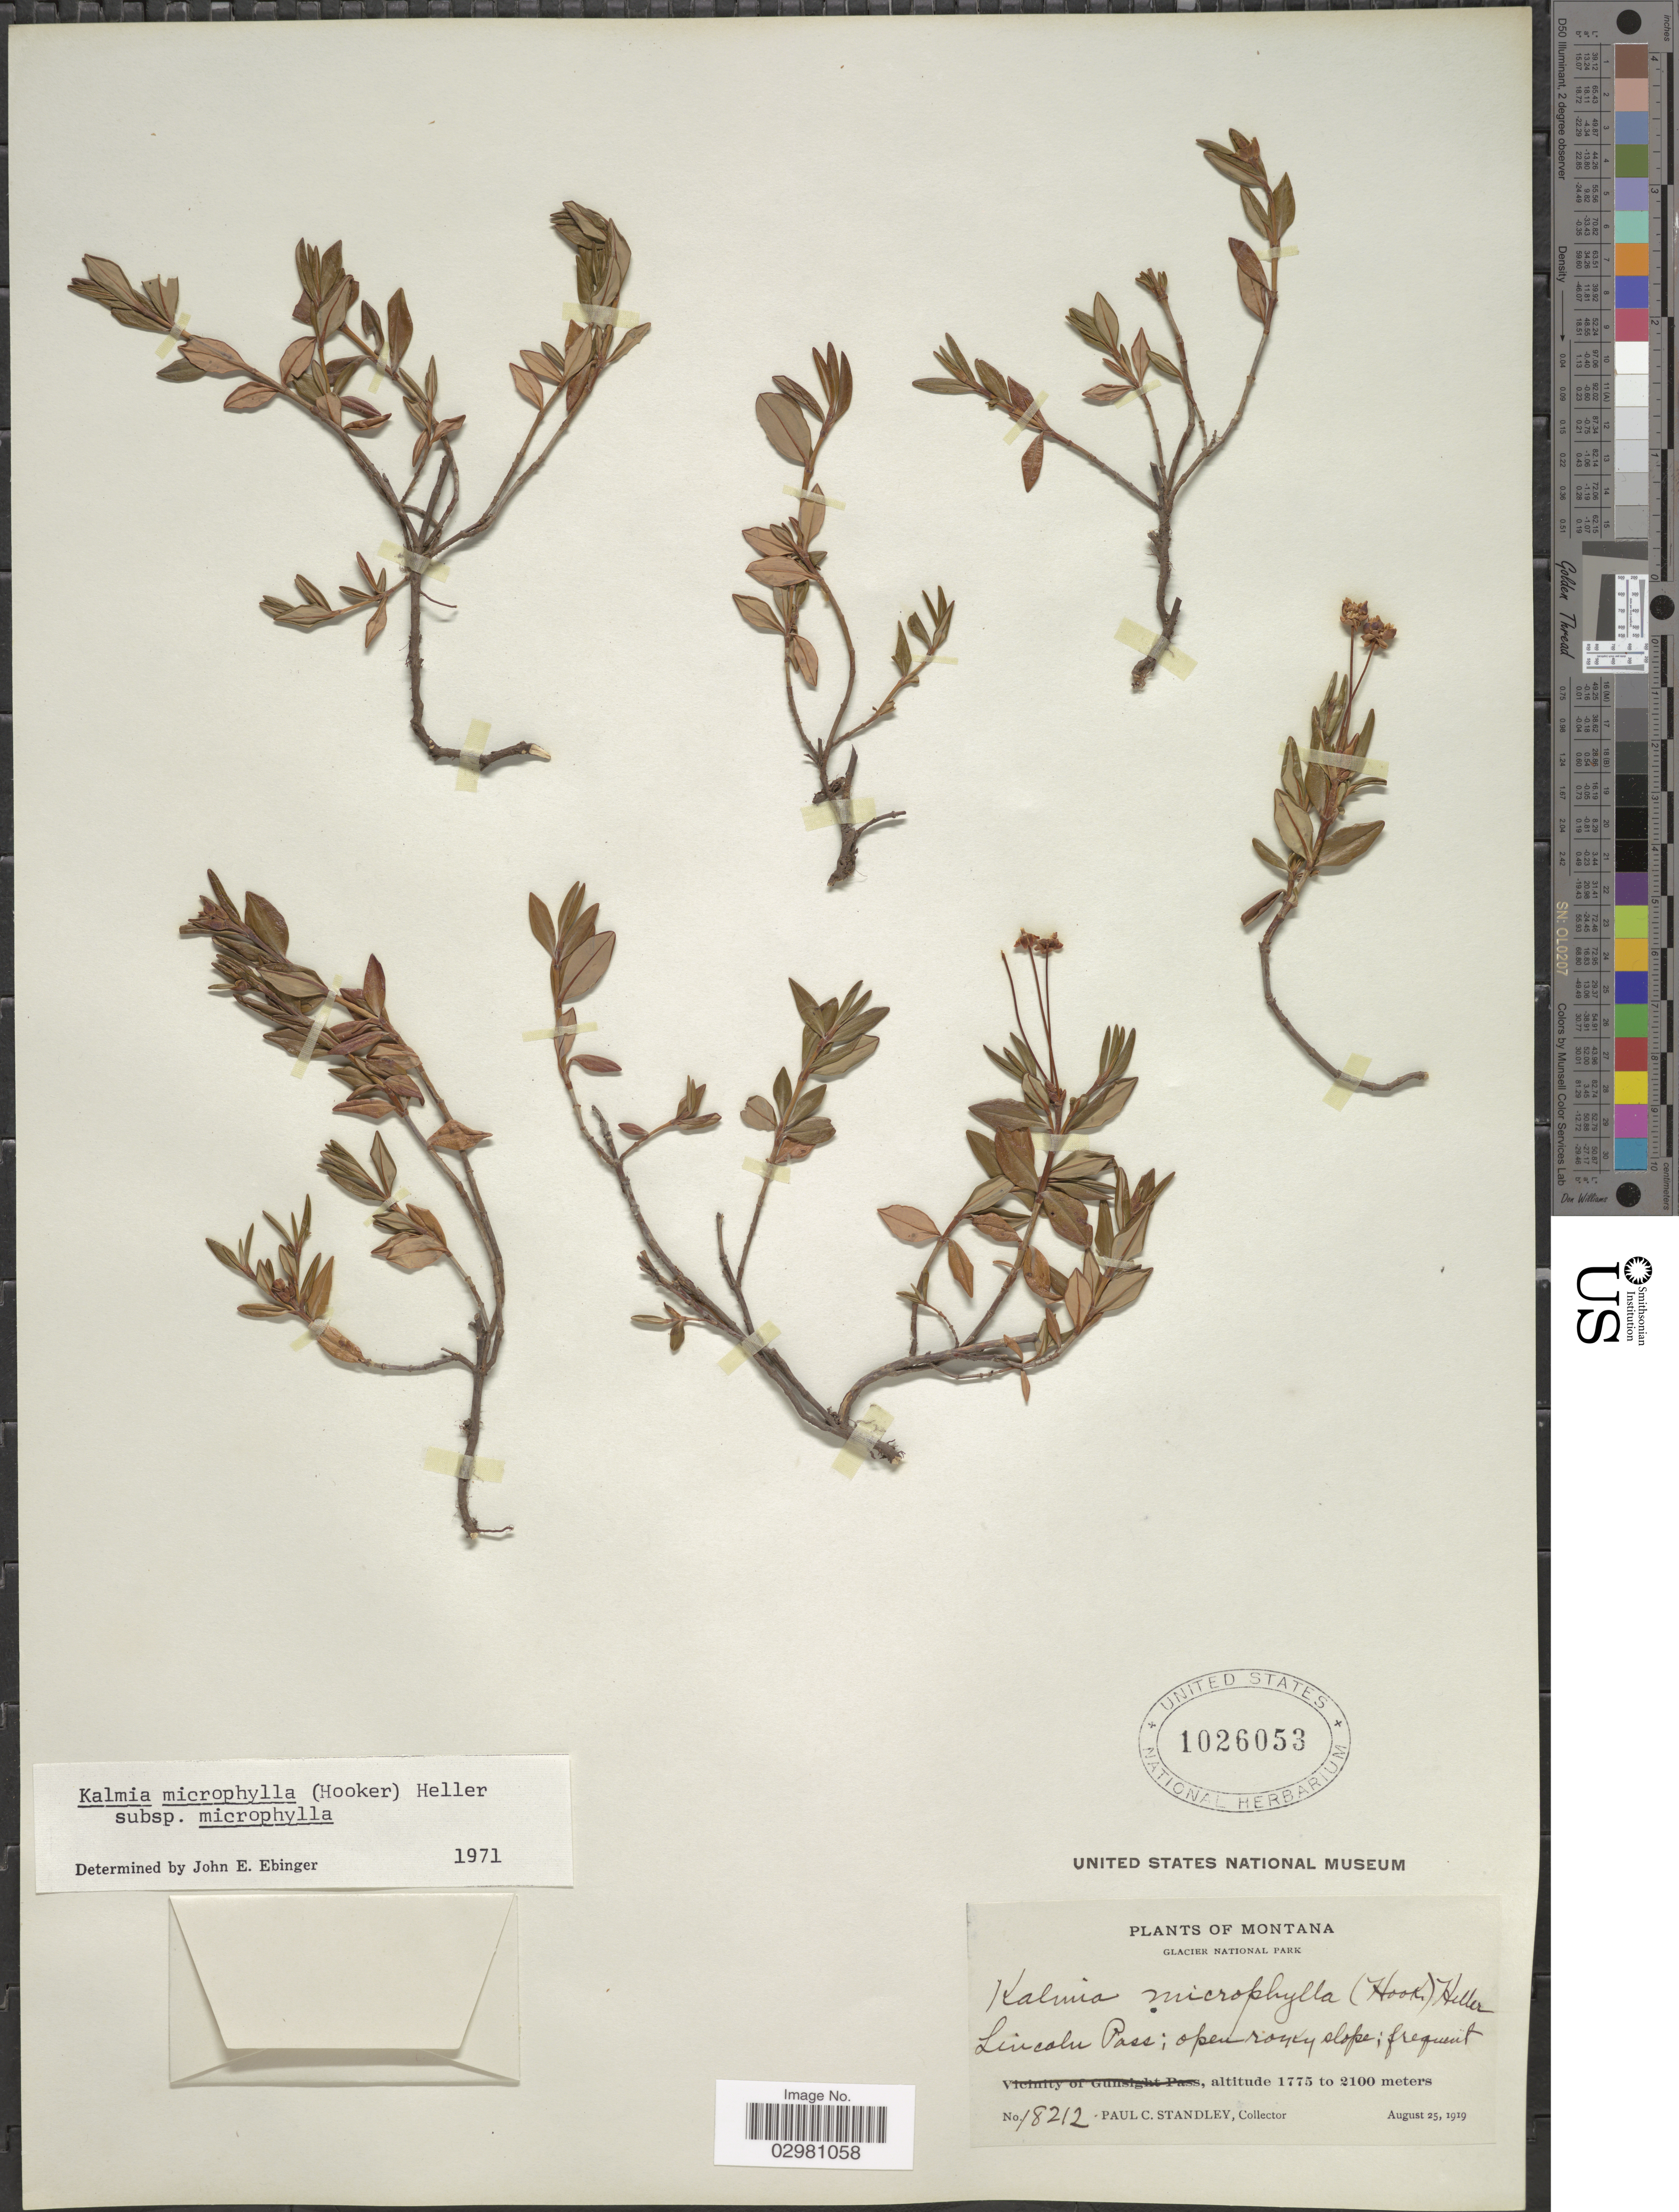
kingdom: Plantae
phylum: Tracheophyta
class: Magnoliopsida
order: Ericales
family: Ericaceae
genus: Kalmia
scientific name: Kalmia microphylla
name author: (Hook.) A. Heller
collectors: P. C. Standley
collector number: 18212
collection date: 1919-08-25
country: United States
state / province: Montana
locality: Glacier National Park. Lincoln Pass.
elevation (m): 1775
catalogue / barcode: US 1026053